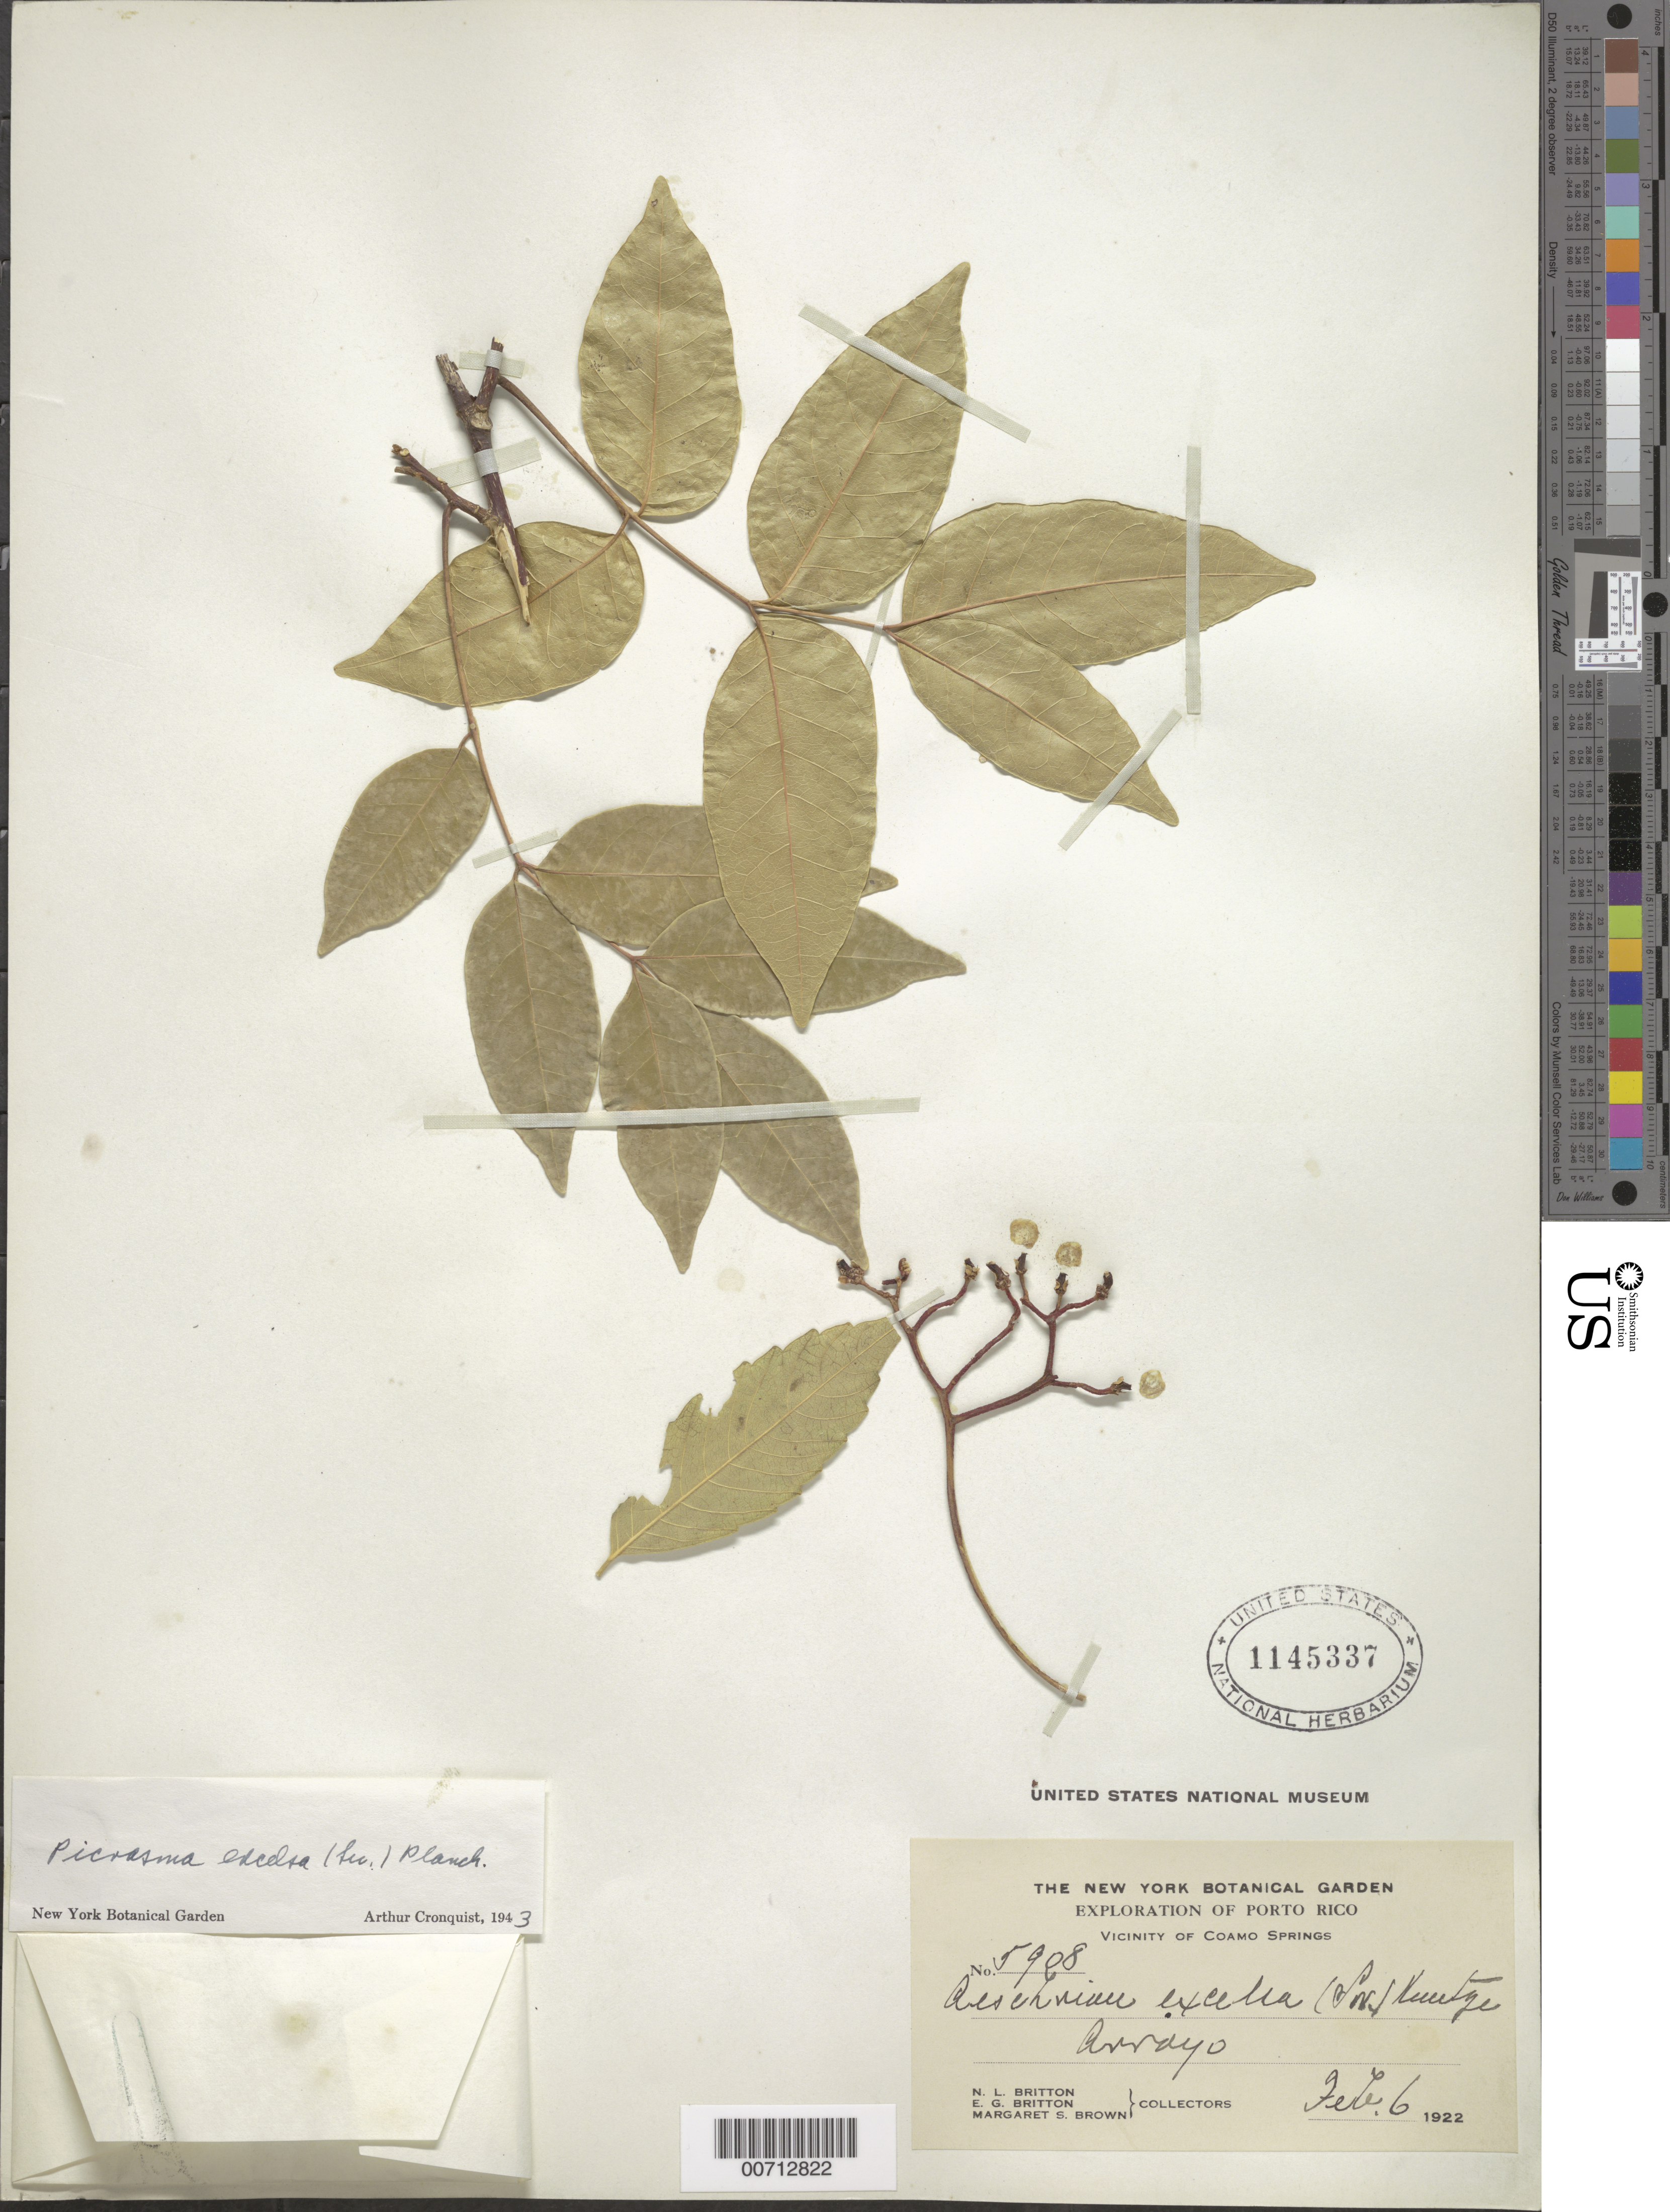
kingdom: Plantae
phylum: Tracheophyta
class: Magnoliopsida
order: Sapindales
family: Simaroubaceae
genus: Picrasma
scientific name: Picrasma excelsa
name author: (Sw.) Planch.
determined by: Cronquist, A. J.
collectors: N. Britton, E. G. Britton & M. S. Brown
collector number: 5908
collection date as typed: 06 Feb 1922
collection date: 1922-02-06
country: Puerto Rico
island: Greater Antilles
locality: Coamo Springs, vic of; Arrayo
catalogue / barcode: US 1145337